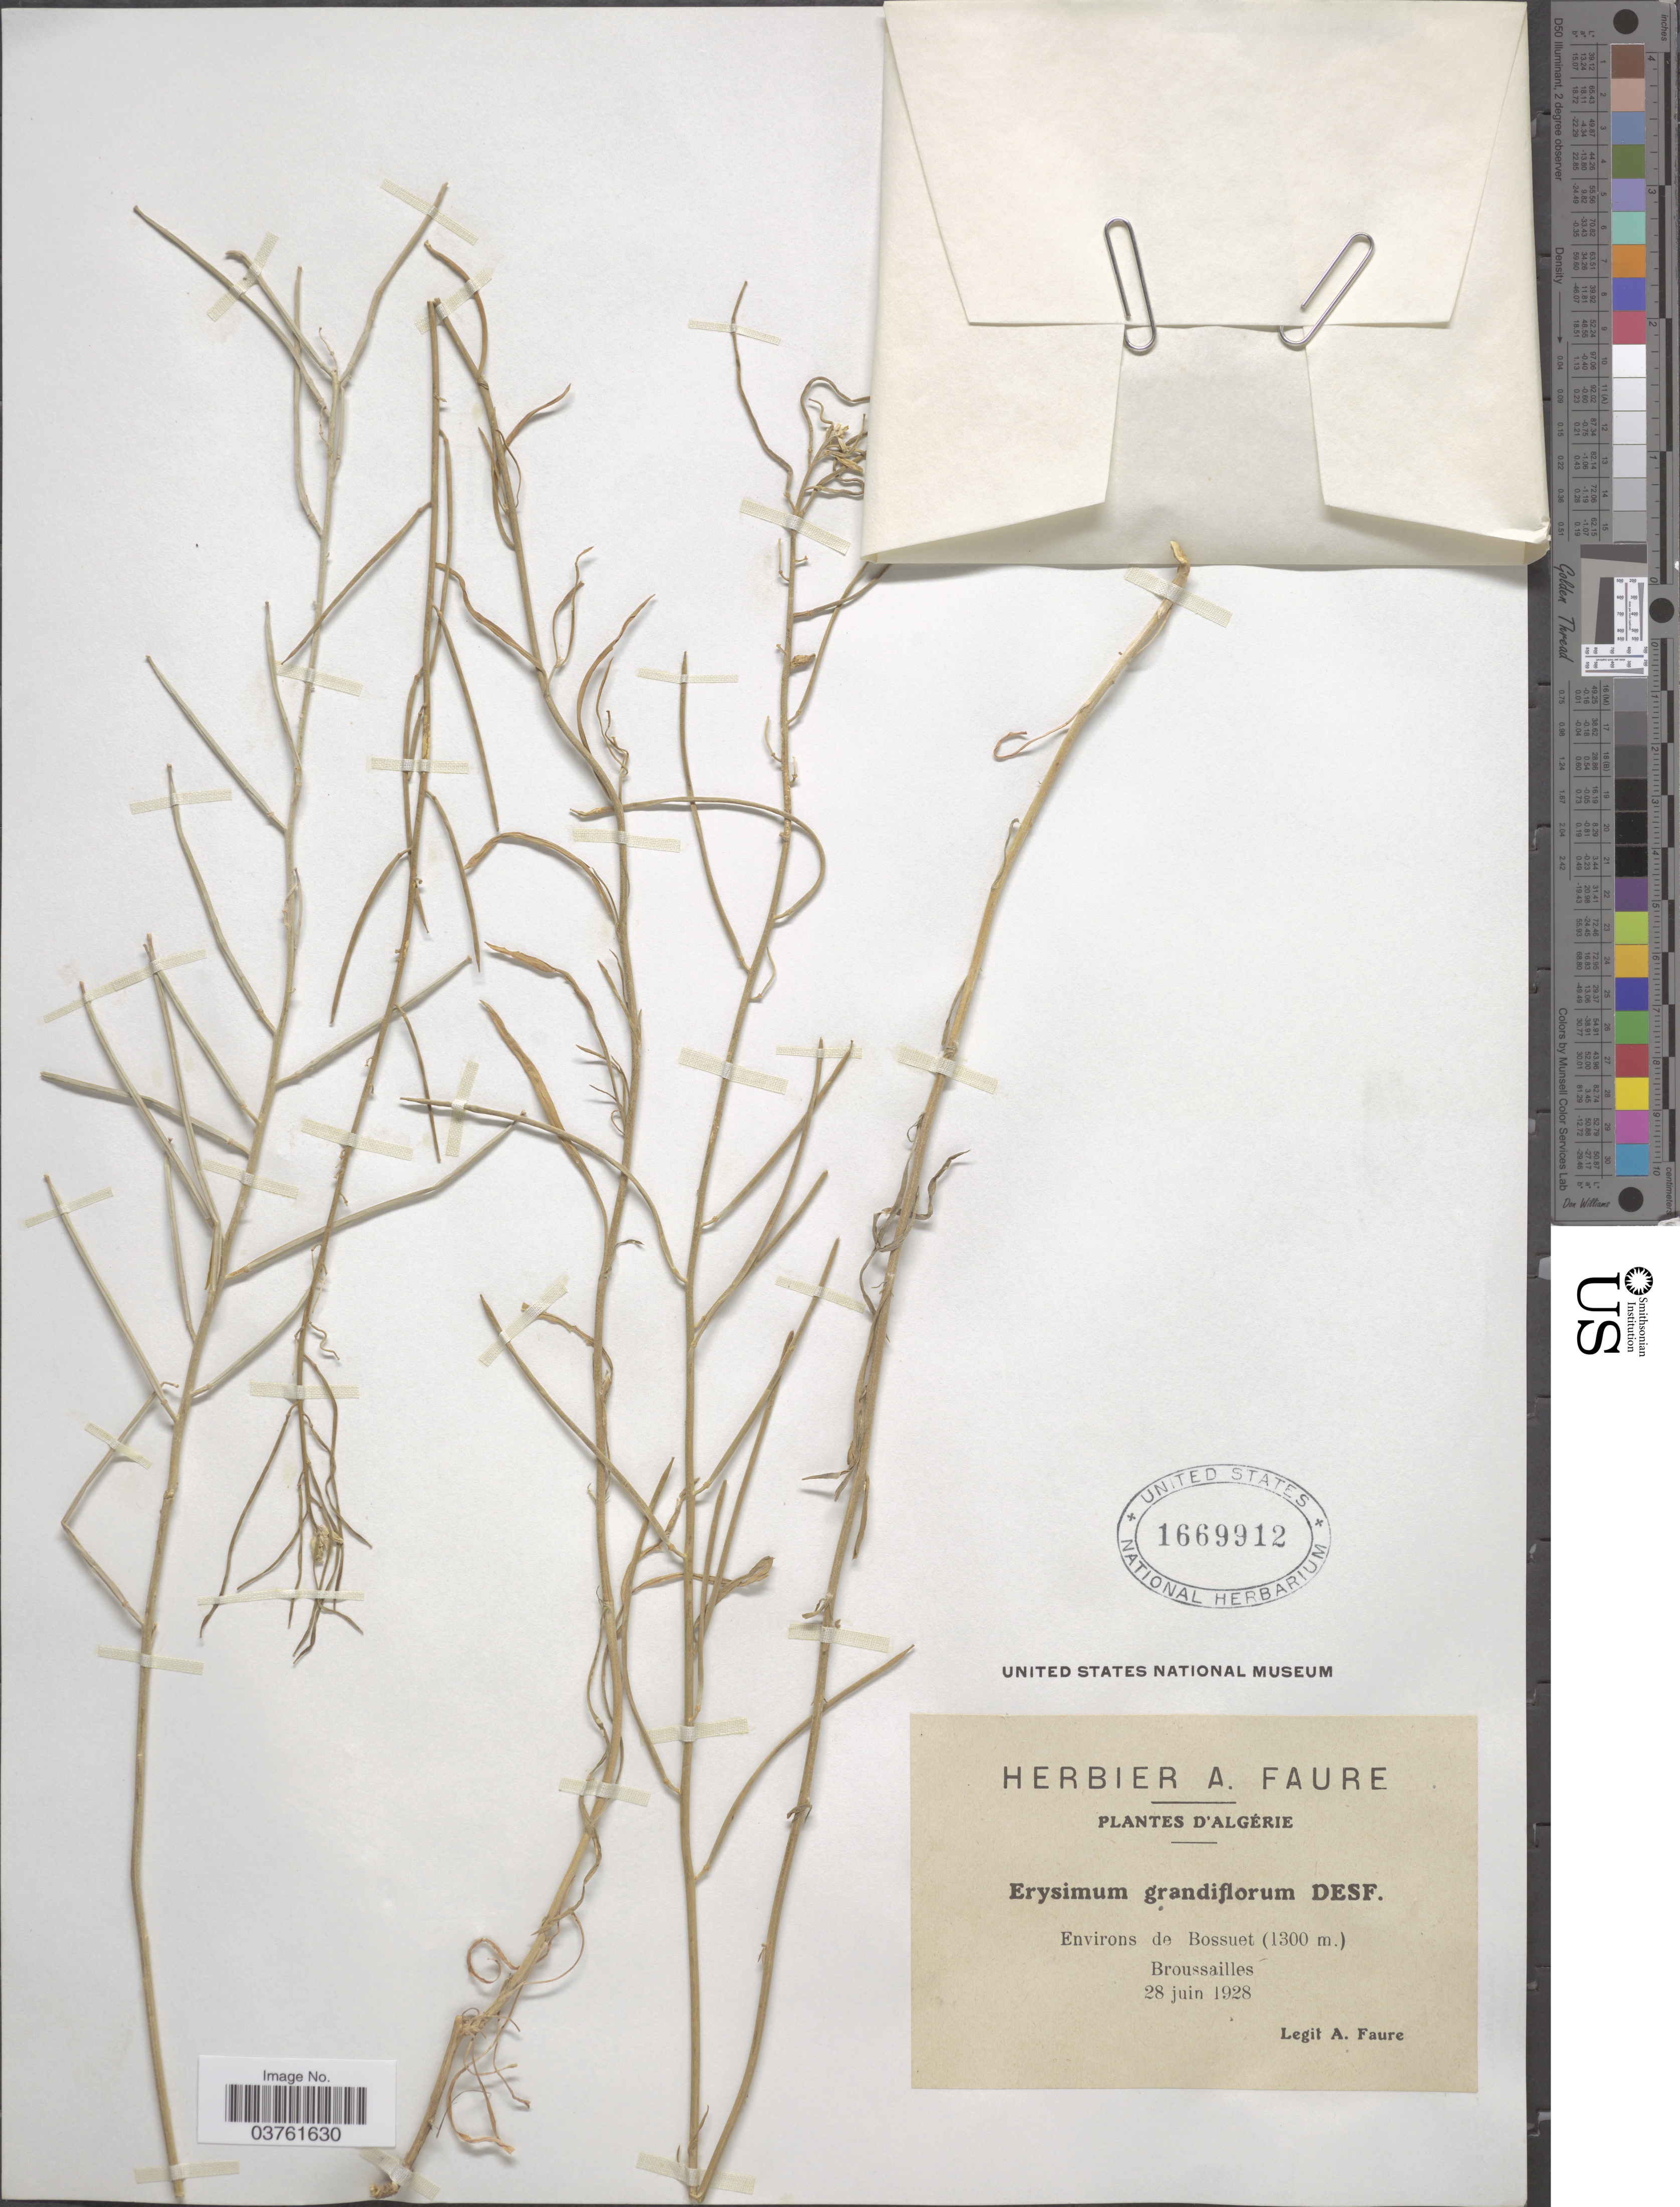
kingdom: Plantae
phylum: Tracheophyta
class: Magnoliopsida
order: Brassicales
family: Brassicaceae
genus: Erysimum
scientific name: Erysimum grandiflorum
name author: Desf.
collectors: A. Faure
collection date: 1928-06-28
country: Algeria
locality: Environs de Bossuet. Broussailles.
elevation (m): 1300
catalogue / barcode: US 1669912